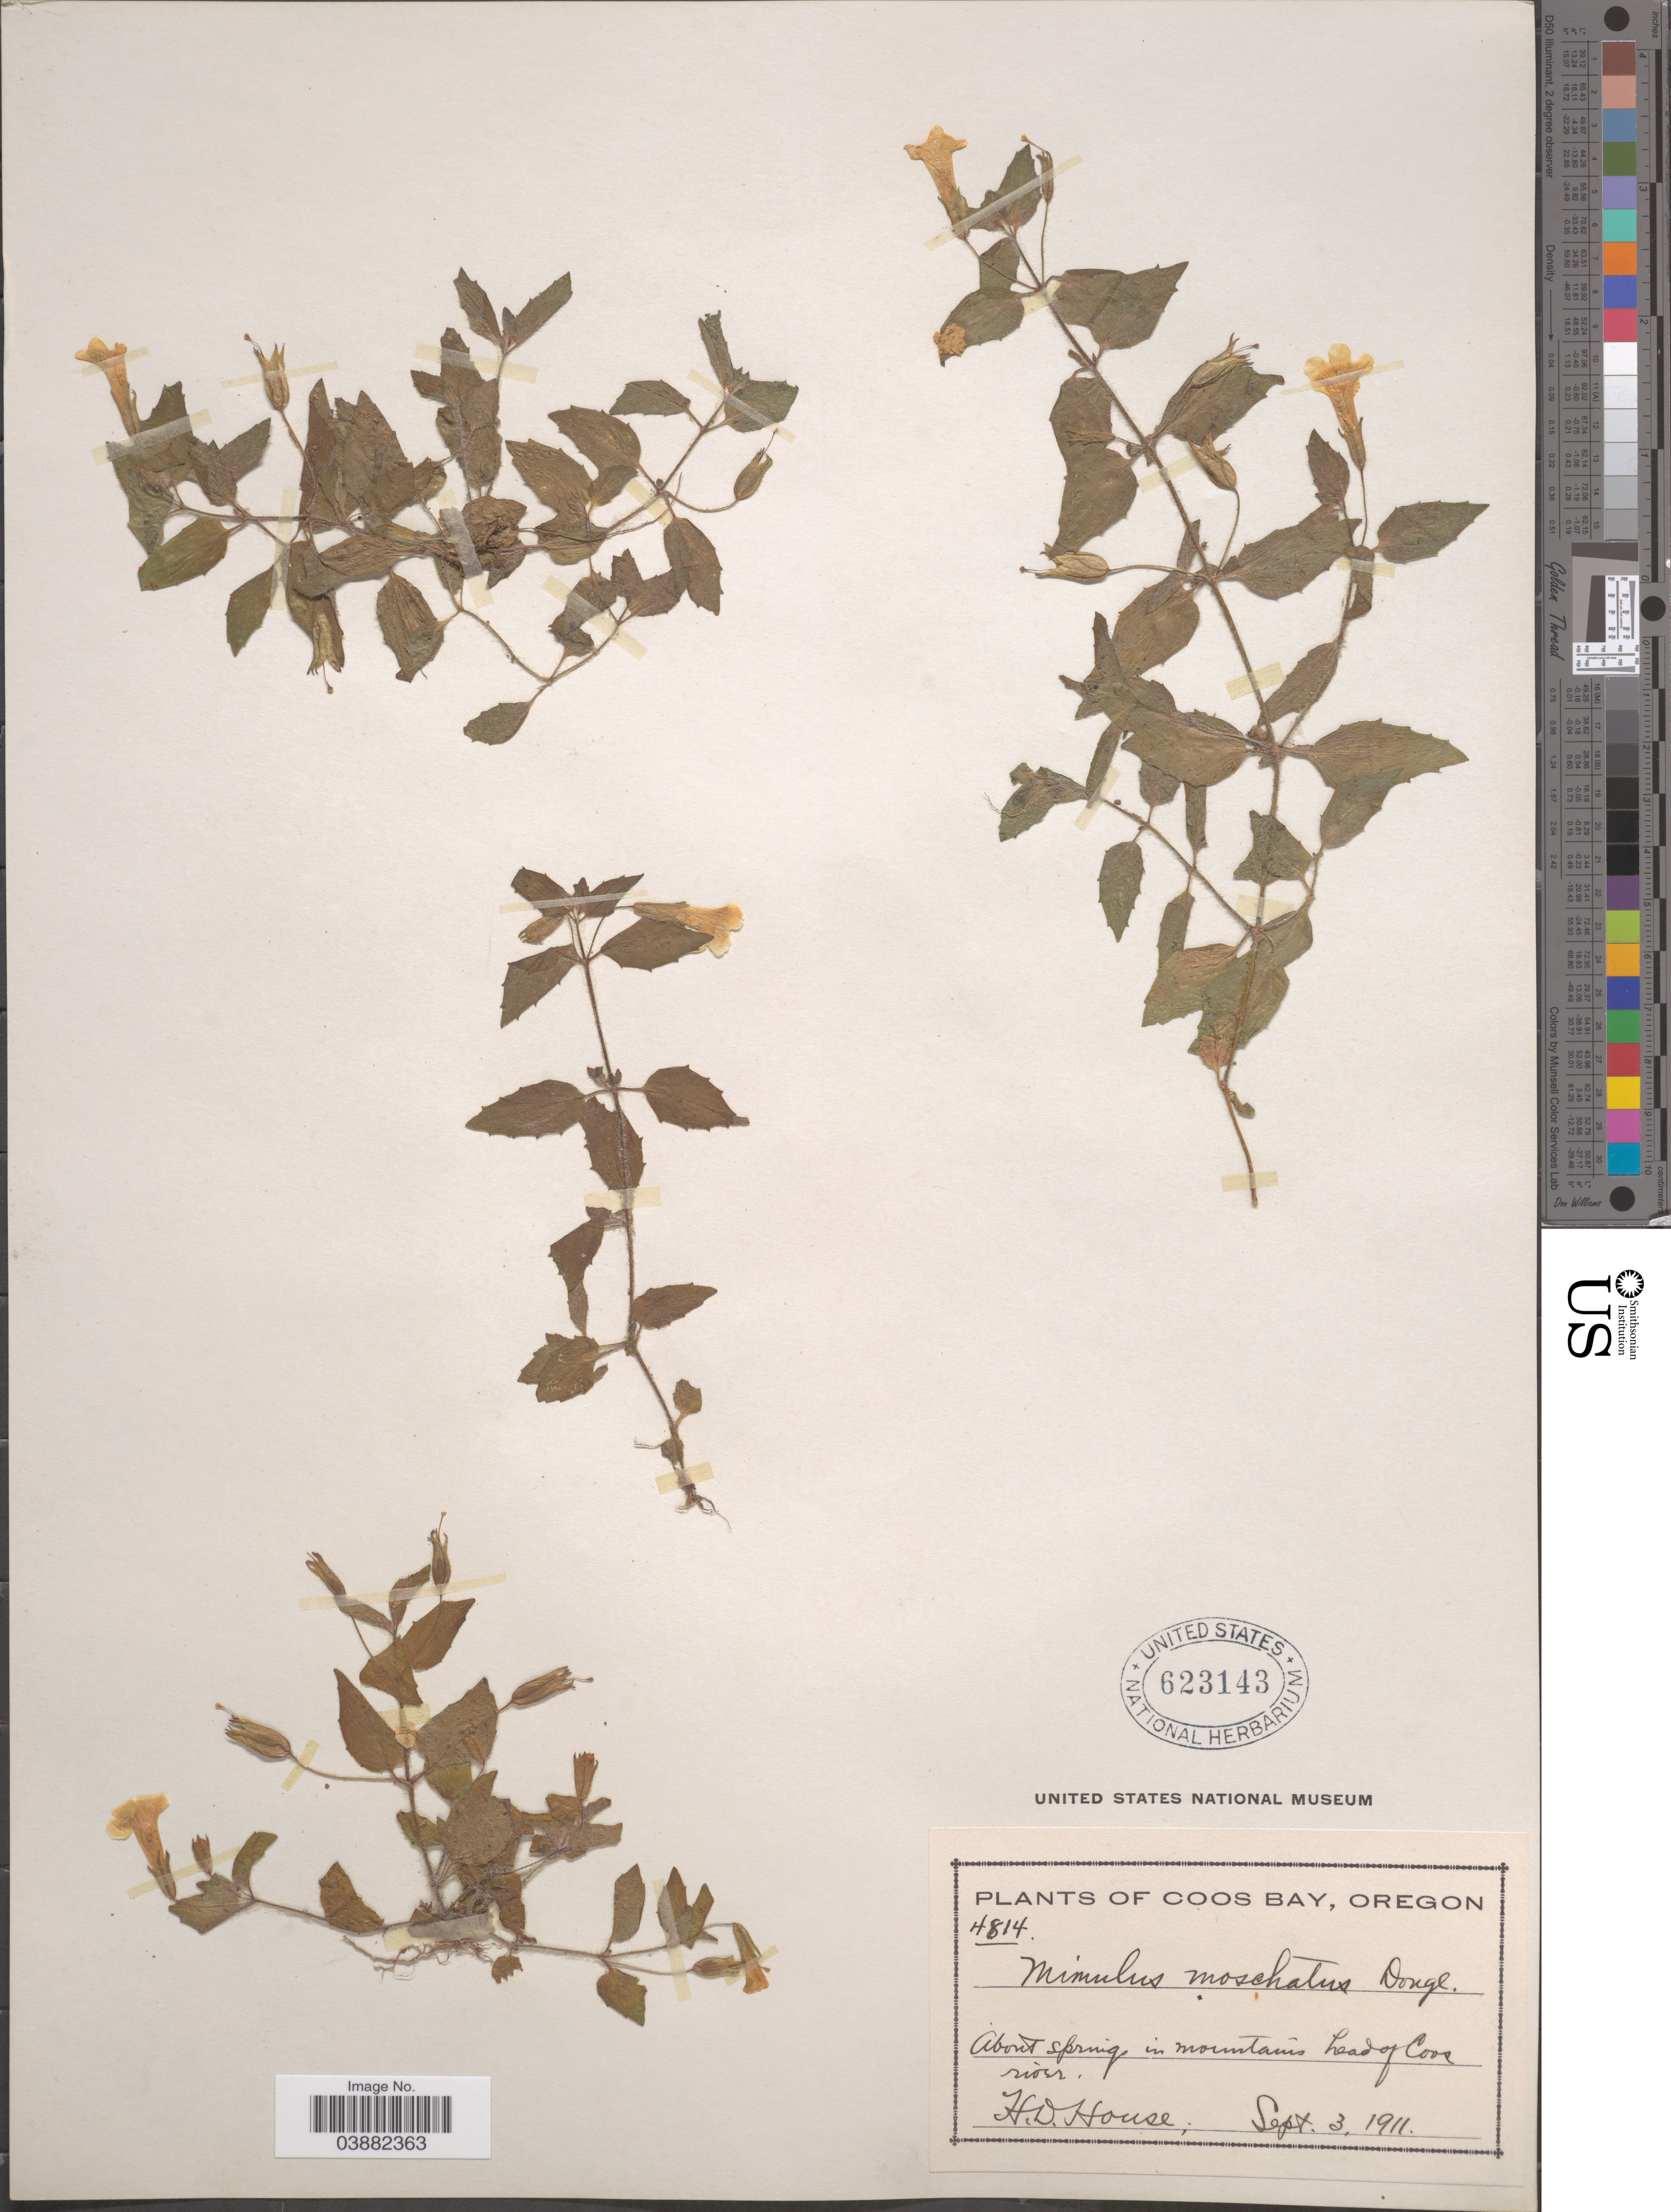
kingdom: Plantae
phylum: Tracheophyta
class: Magnoliopsida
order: Lamiales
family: Phrymaceae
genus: Mimulus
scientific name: Mimulus moschatus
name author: Douglas ex Lindl.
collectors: H. D. House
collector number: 4814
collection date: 1911-09-03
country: United States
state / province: Oregon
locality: Coos Bay. In mountains head of Coos river.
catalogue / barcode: US 623143